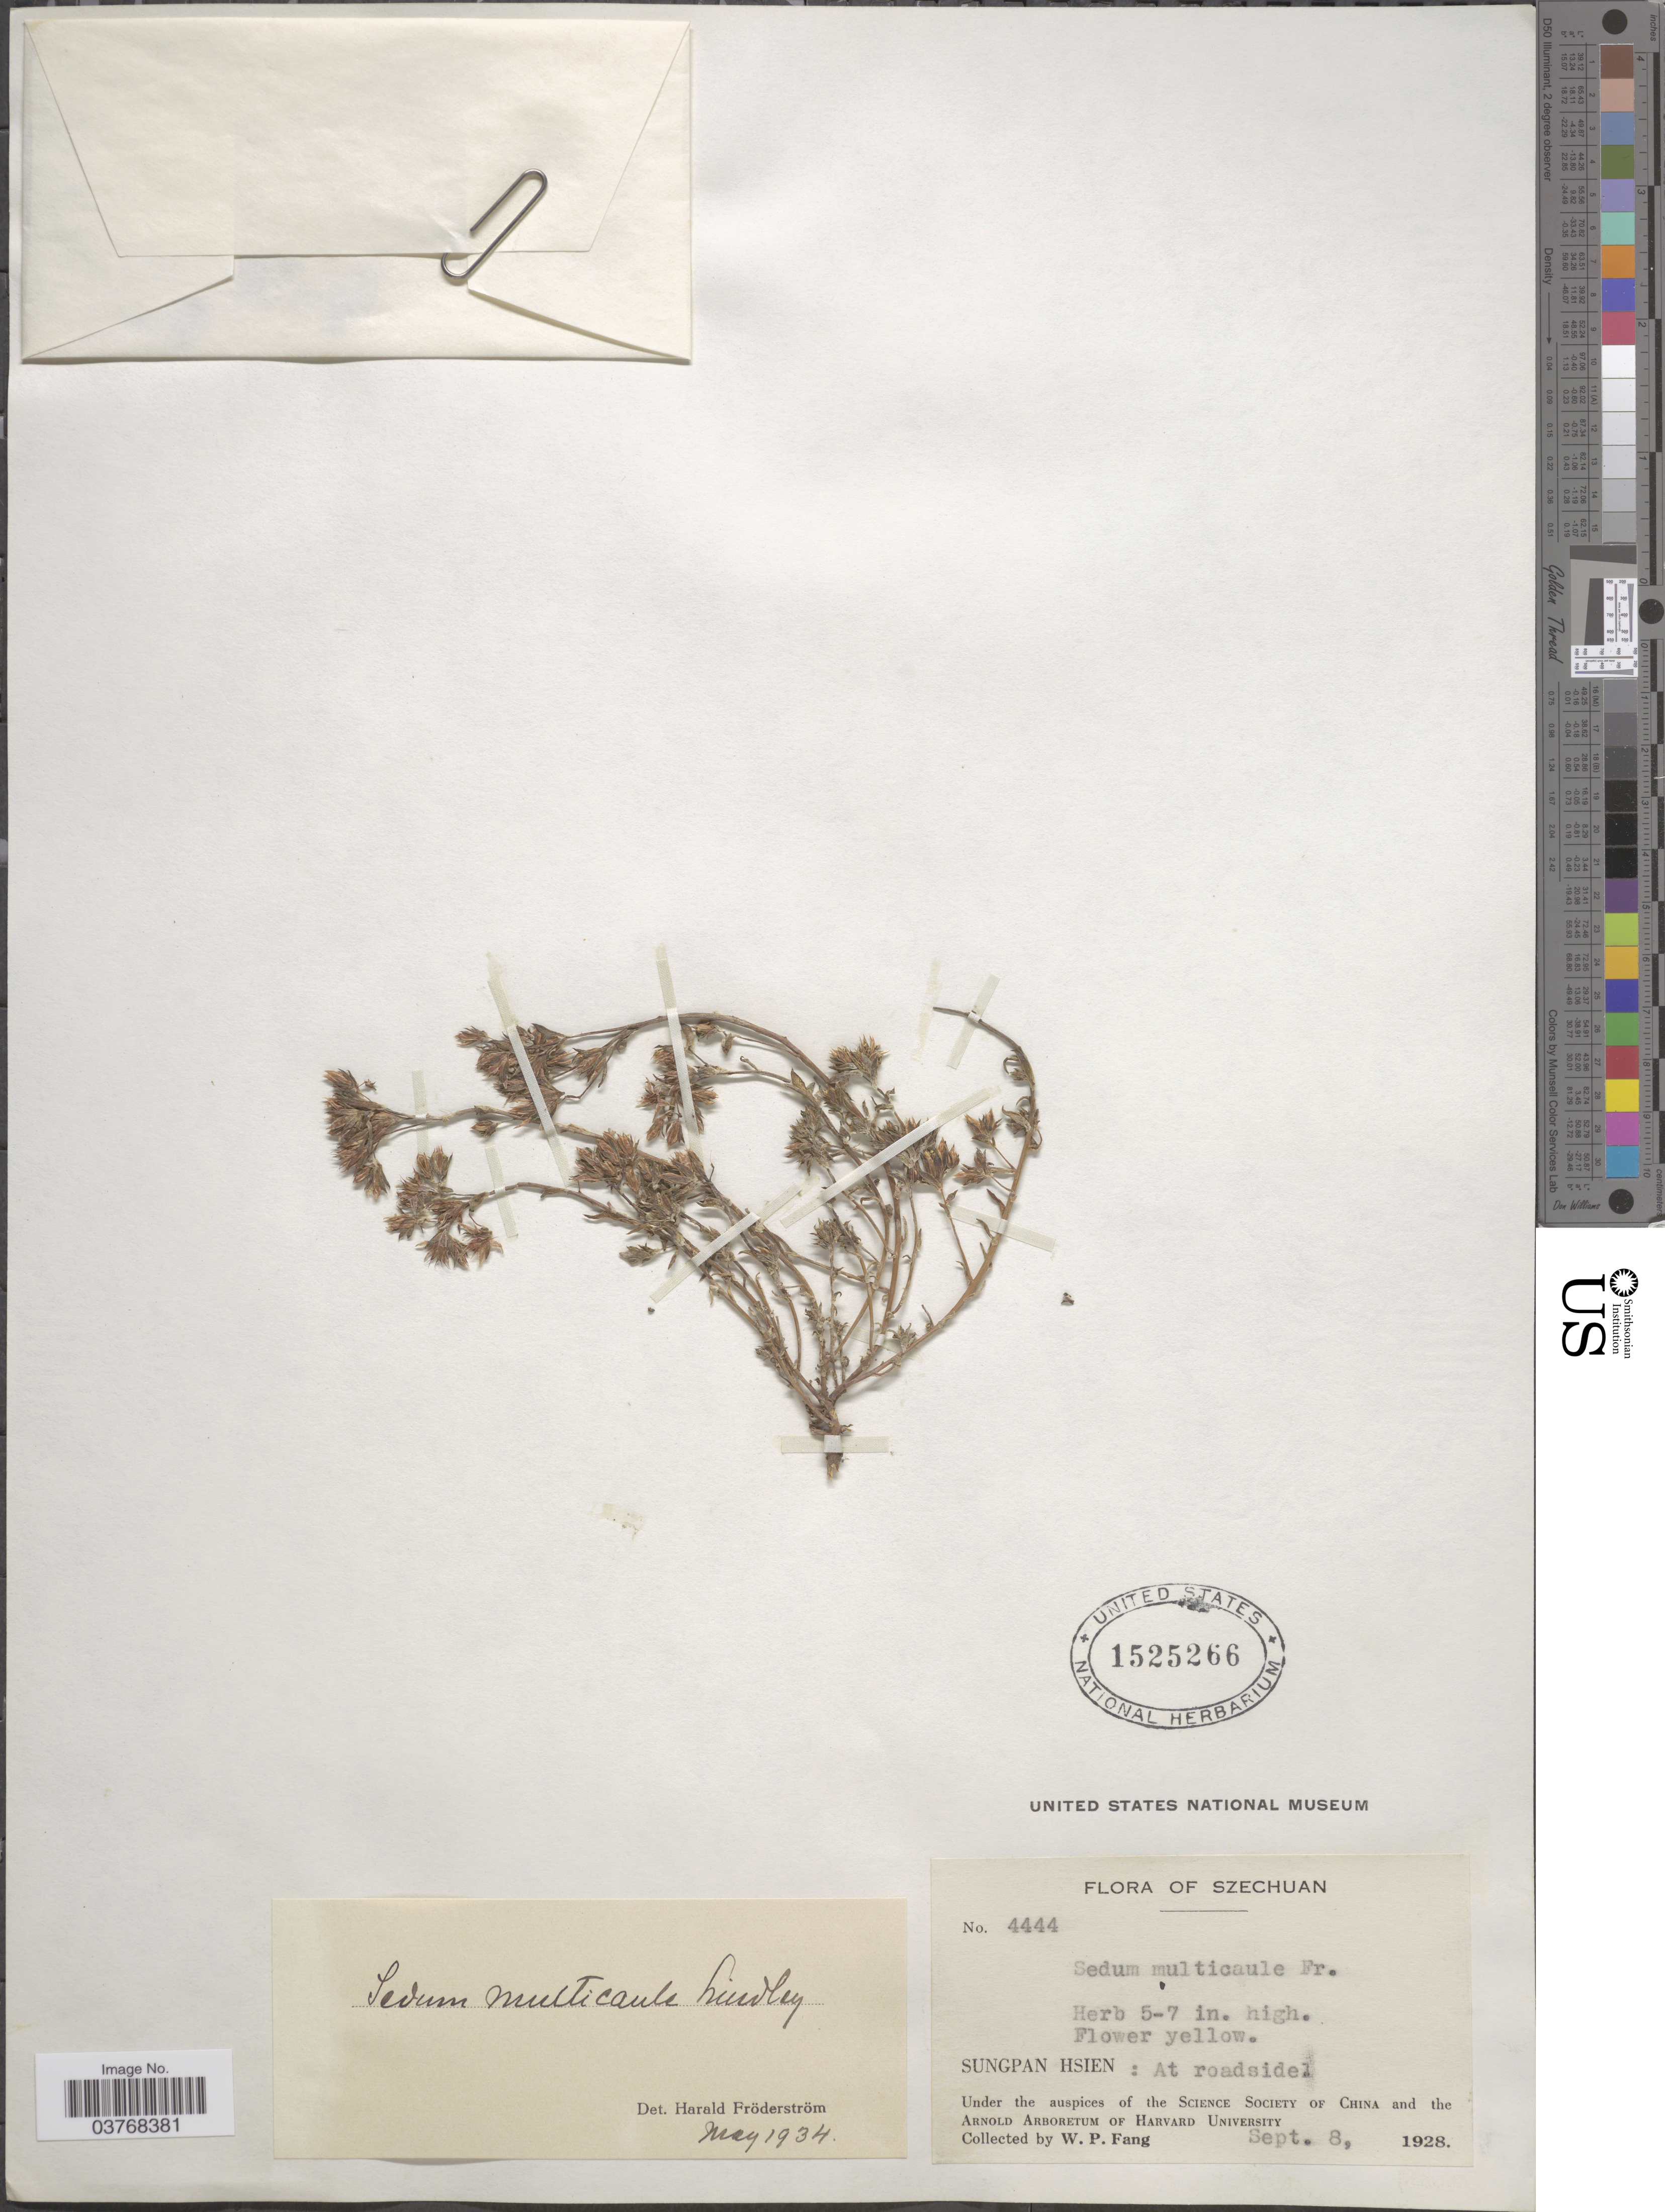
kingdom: Plantae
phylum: Tracheophyta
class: Magnoliopsida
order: Saxifragales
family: Crassulaceae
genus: Sedum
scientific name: Sedum multicaule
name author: Wall. ex Lindl.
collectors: W. P. Fang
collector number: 4444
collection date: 1928-09-08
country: China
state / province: Sichuan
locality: Szechuan. Sungpan Hsien: At roadside.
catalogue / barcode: US 1525266